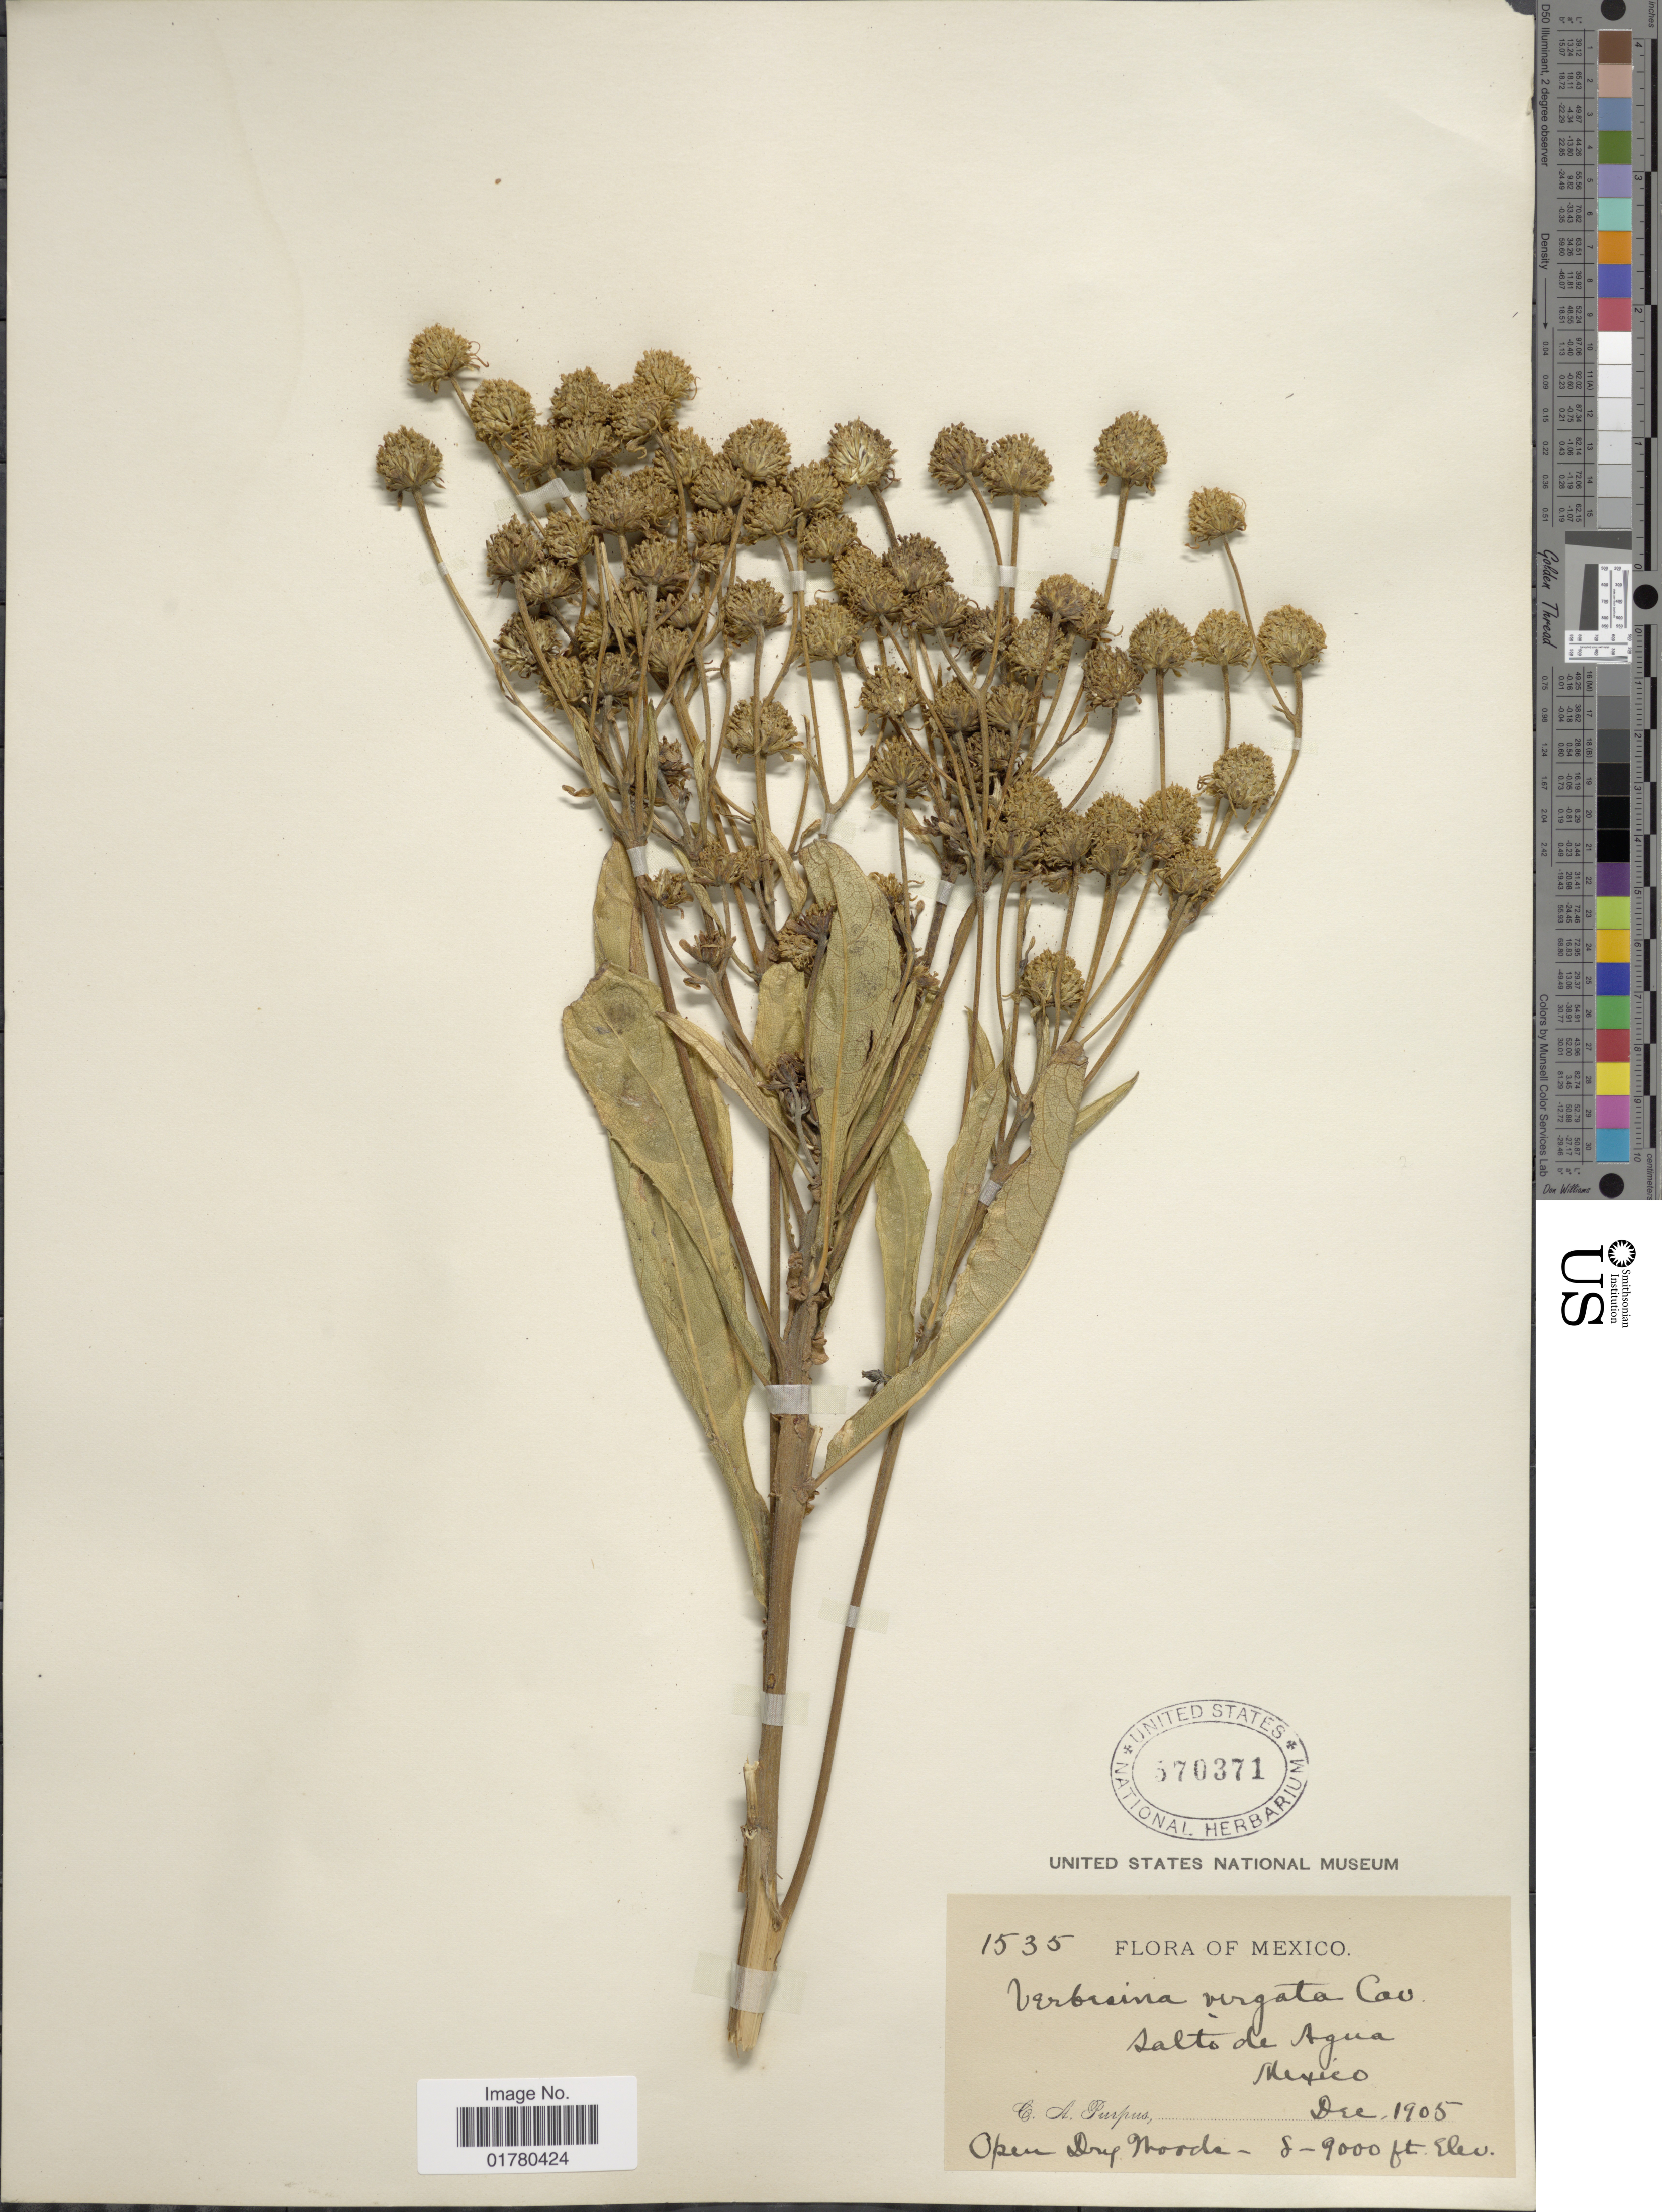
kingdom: Plantae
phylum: Tracheophyta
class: Magnoliopsida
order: Asterales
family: Asteraceae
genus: Verbesina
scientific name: Verbesina virgata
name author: Cav.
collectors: C. A. Purpus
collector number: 1535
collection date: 1905-12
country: Mexico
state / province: México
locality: Salto de Agua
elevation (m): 2438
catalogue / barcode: US 570371